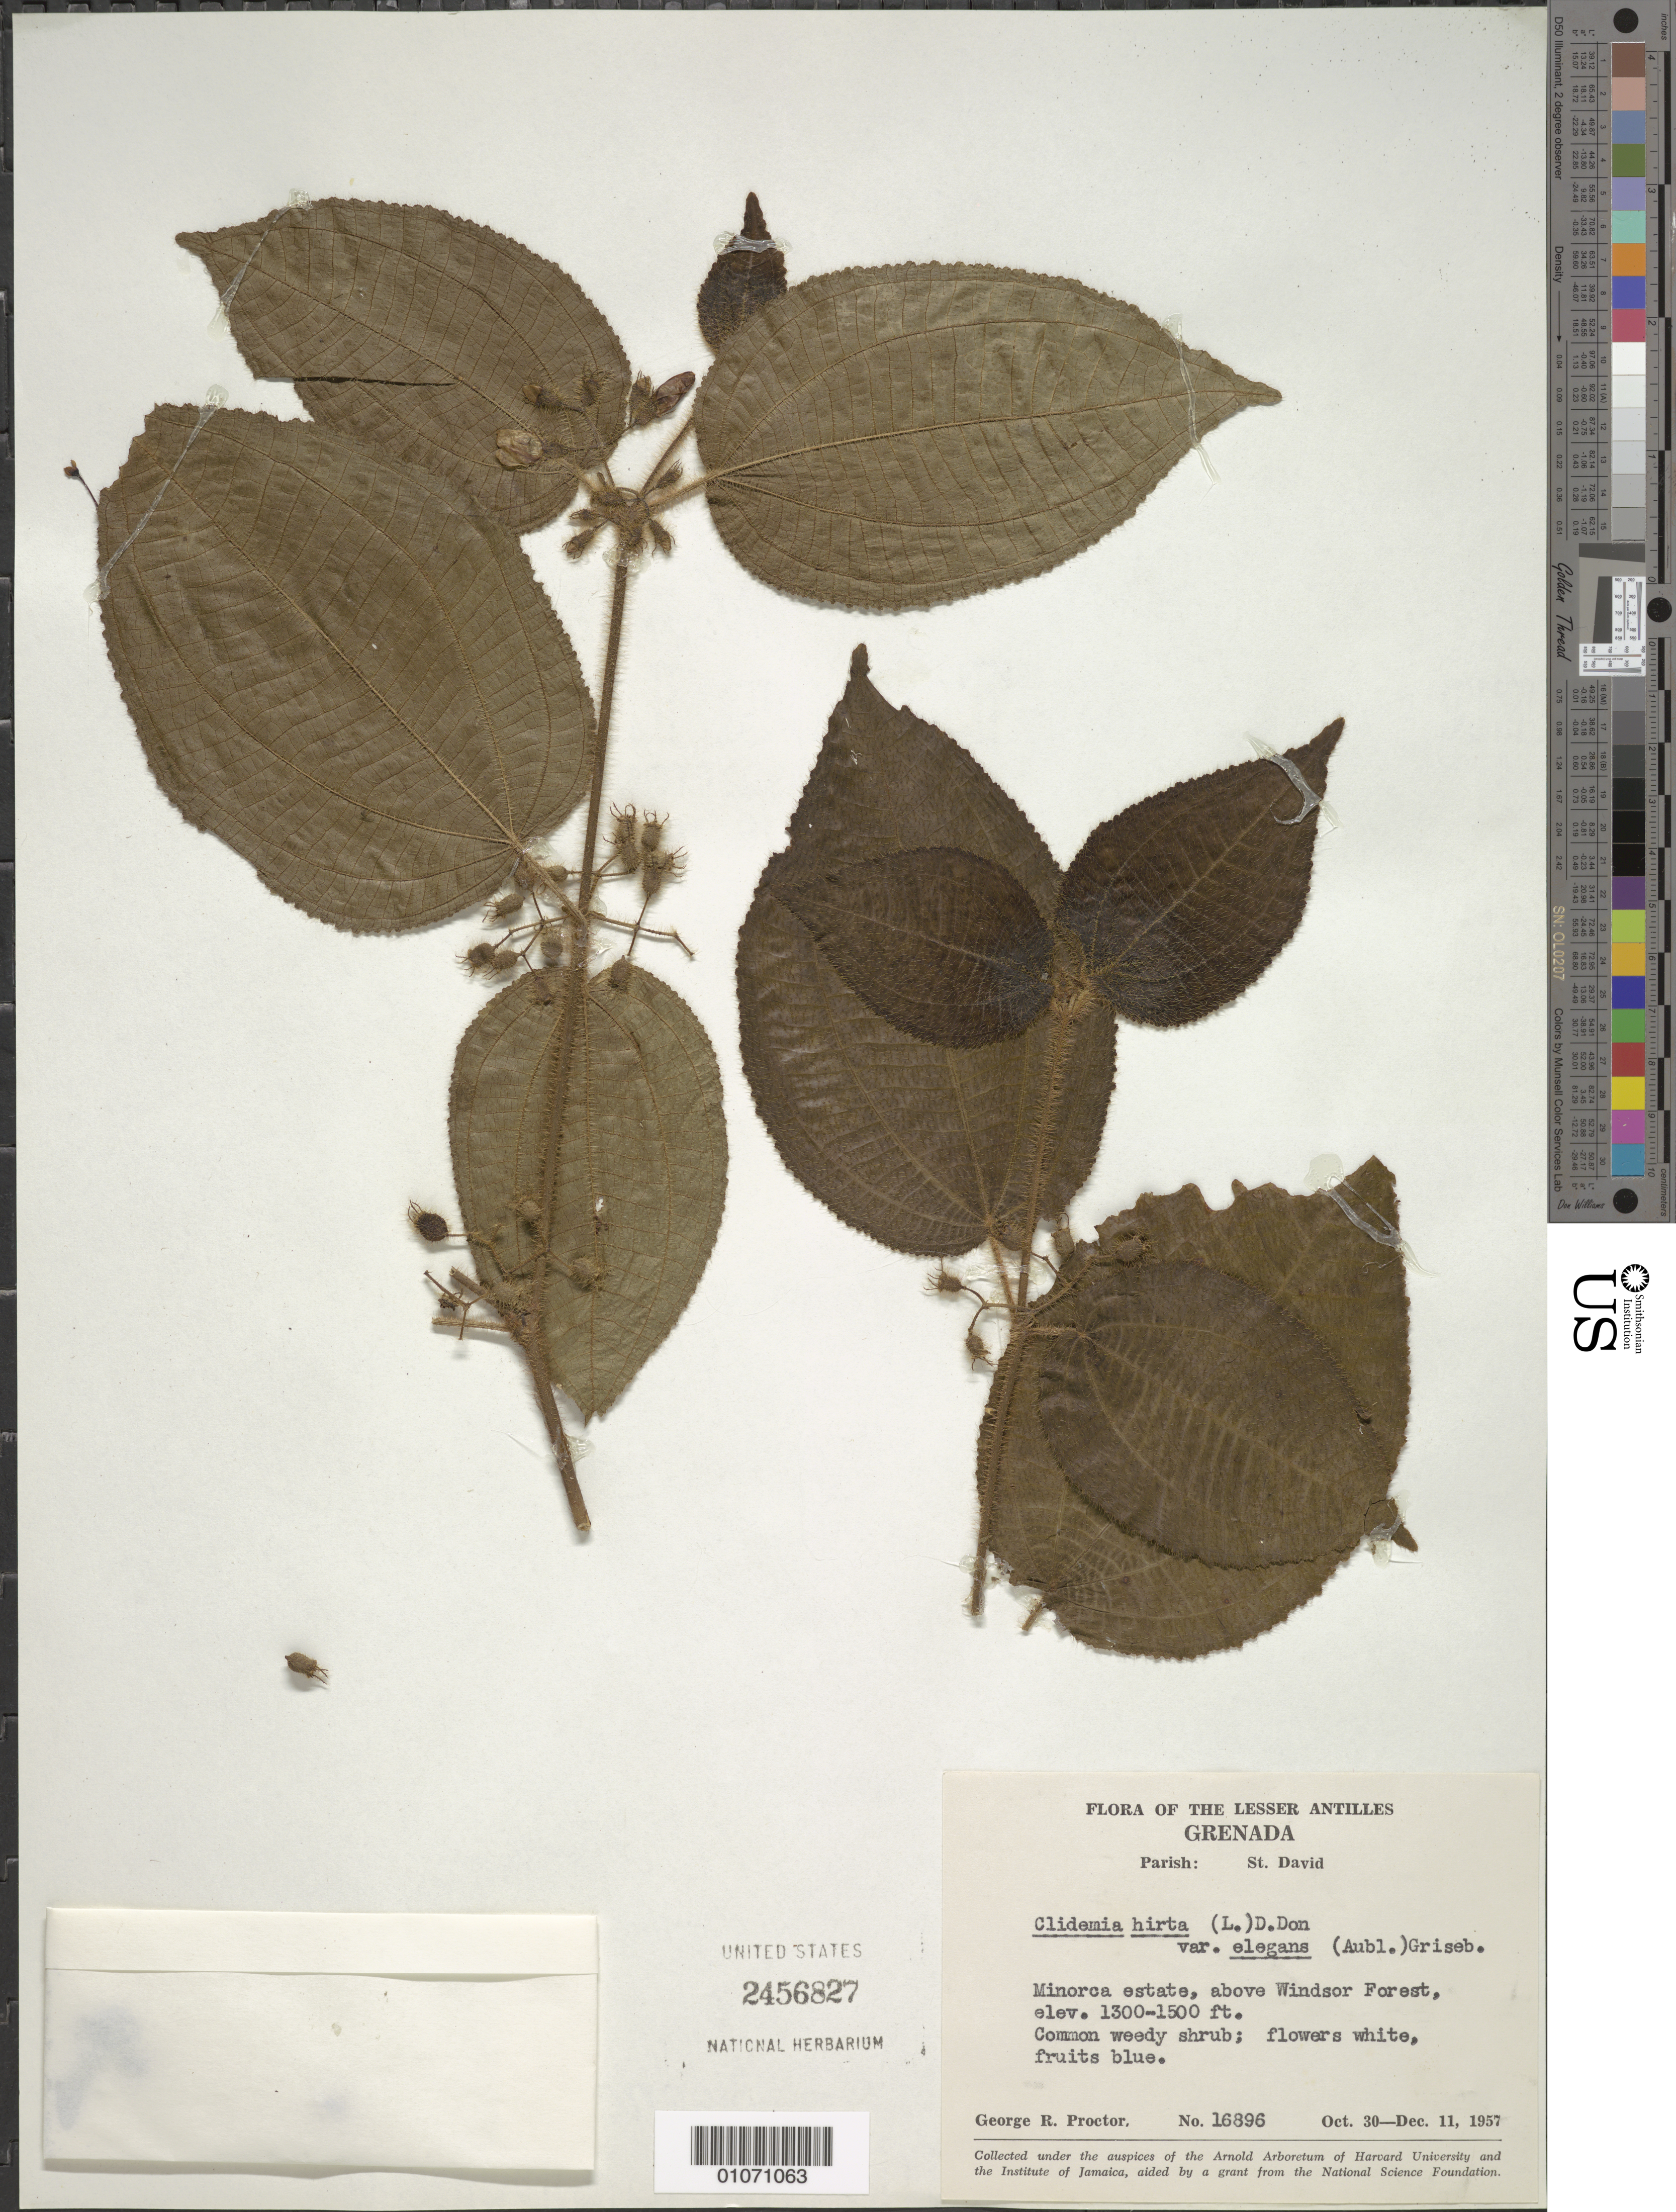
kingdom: Plantae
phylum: Tracheophyta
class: Magnoliopsida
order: Myrtales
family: Melastomataceae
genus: Clidemia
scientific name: Clidemia hirta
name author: (L.) D. Don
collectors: G. R. Proctor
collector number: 16896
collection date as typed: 30 Oct 1957 to 11 Dec 1957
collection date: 1957-10-30/1957-12-11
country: Grenada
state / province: Saint David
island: Grenada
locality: Minorca Estate, above Windsor Forest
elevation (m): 396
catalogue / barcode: US 2456827